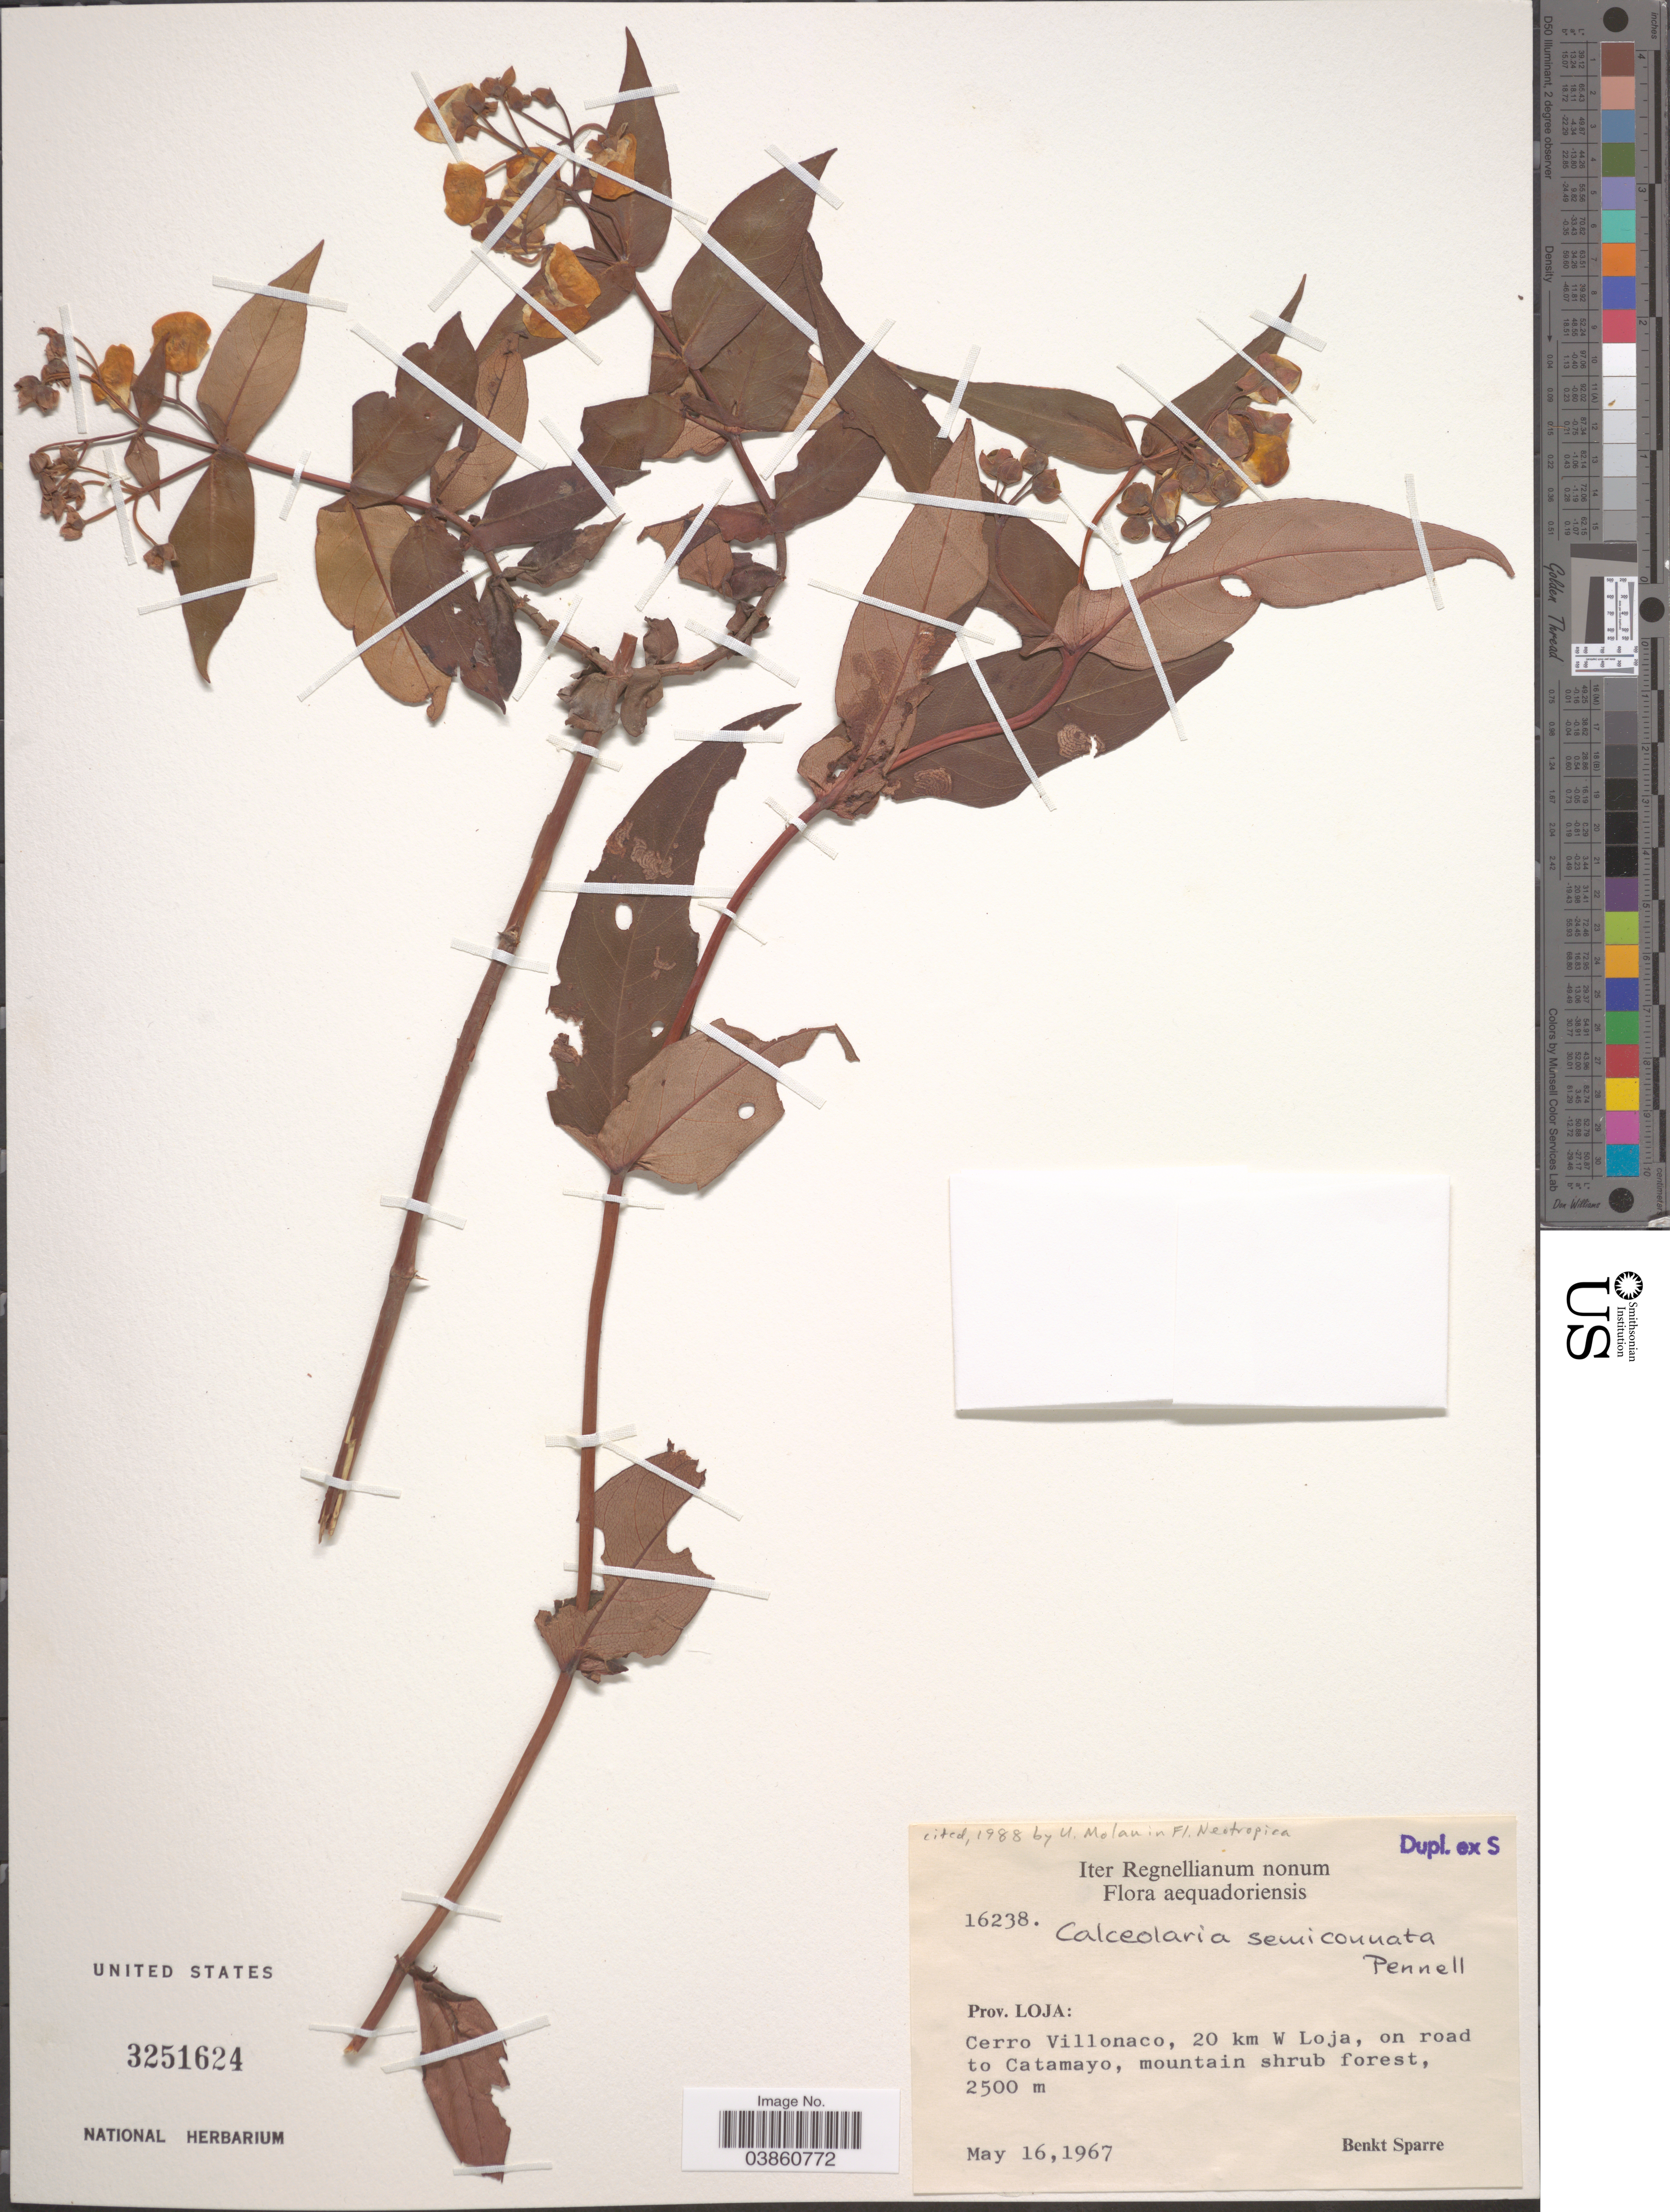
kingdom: Plantae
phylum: Tracheophyta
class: Magnoliopsida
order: Lamiales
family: Calceolariaceae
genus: Calceolaria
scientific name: Calceolaria semiconnata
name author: Pennell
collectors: B. Sparre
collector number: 16238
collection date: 1967-05-16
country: Ecuador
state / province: Loja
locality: Cerro Villonaco, 20 km W Loja, on road to Catamayo.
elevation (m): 2500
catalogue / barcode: US 3251624